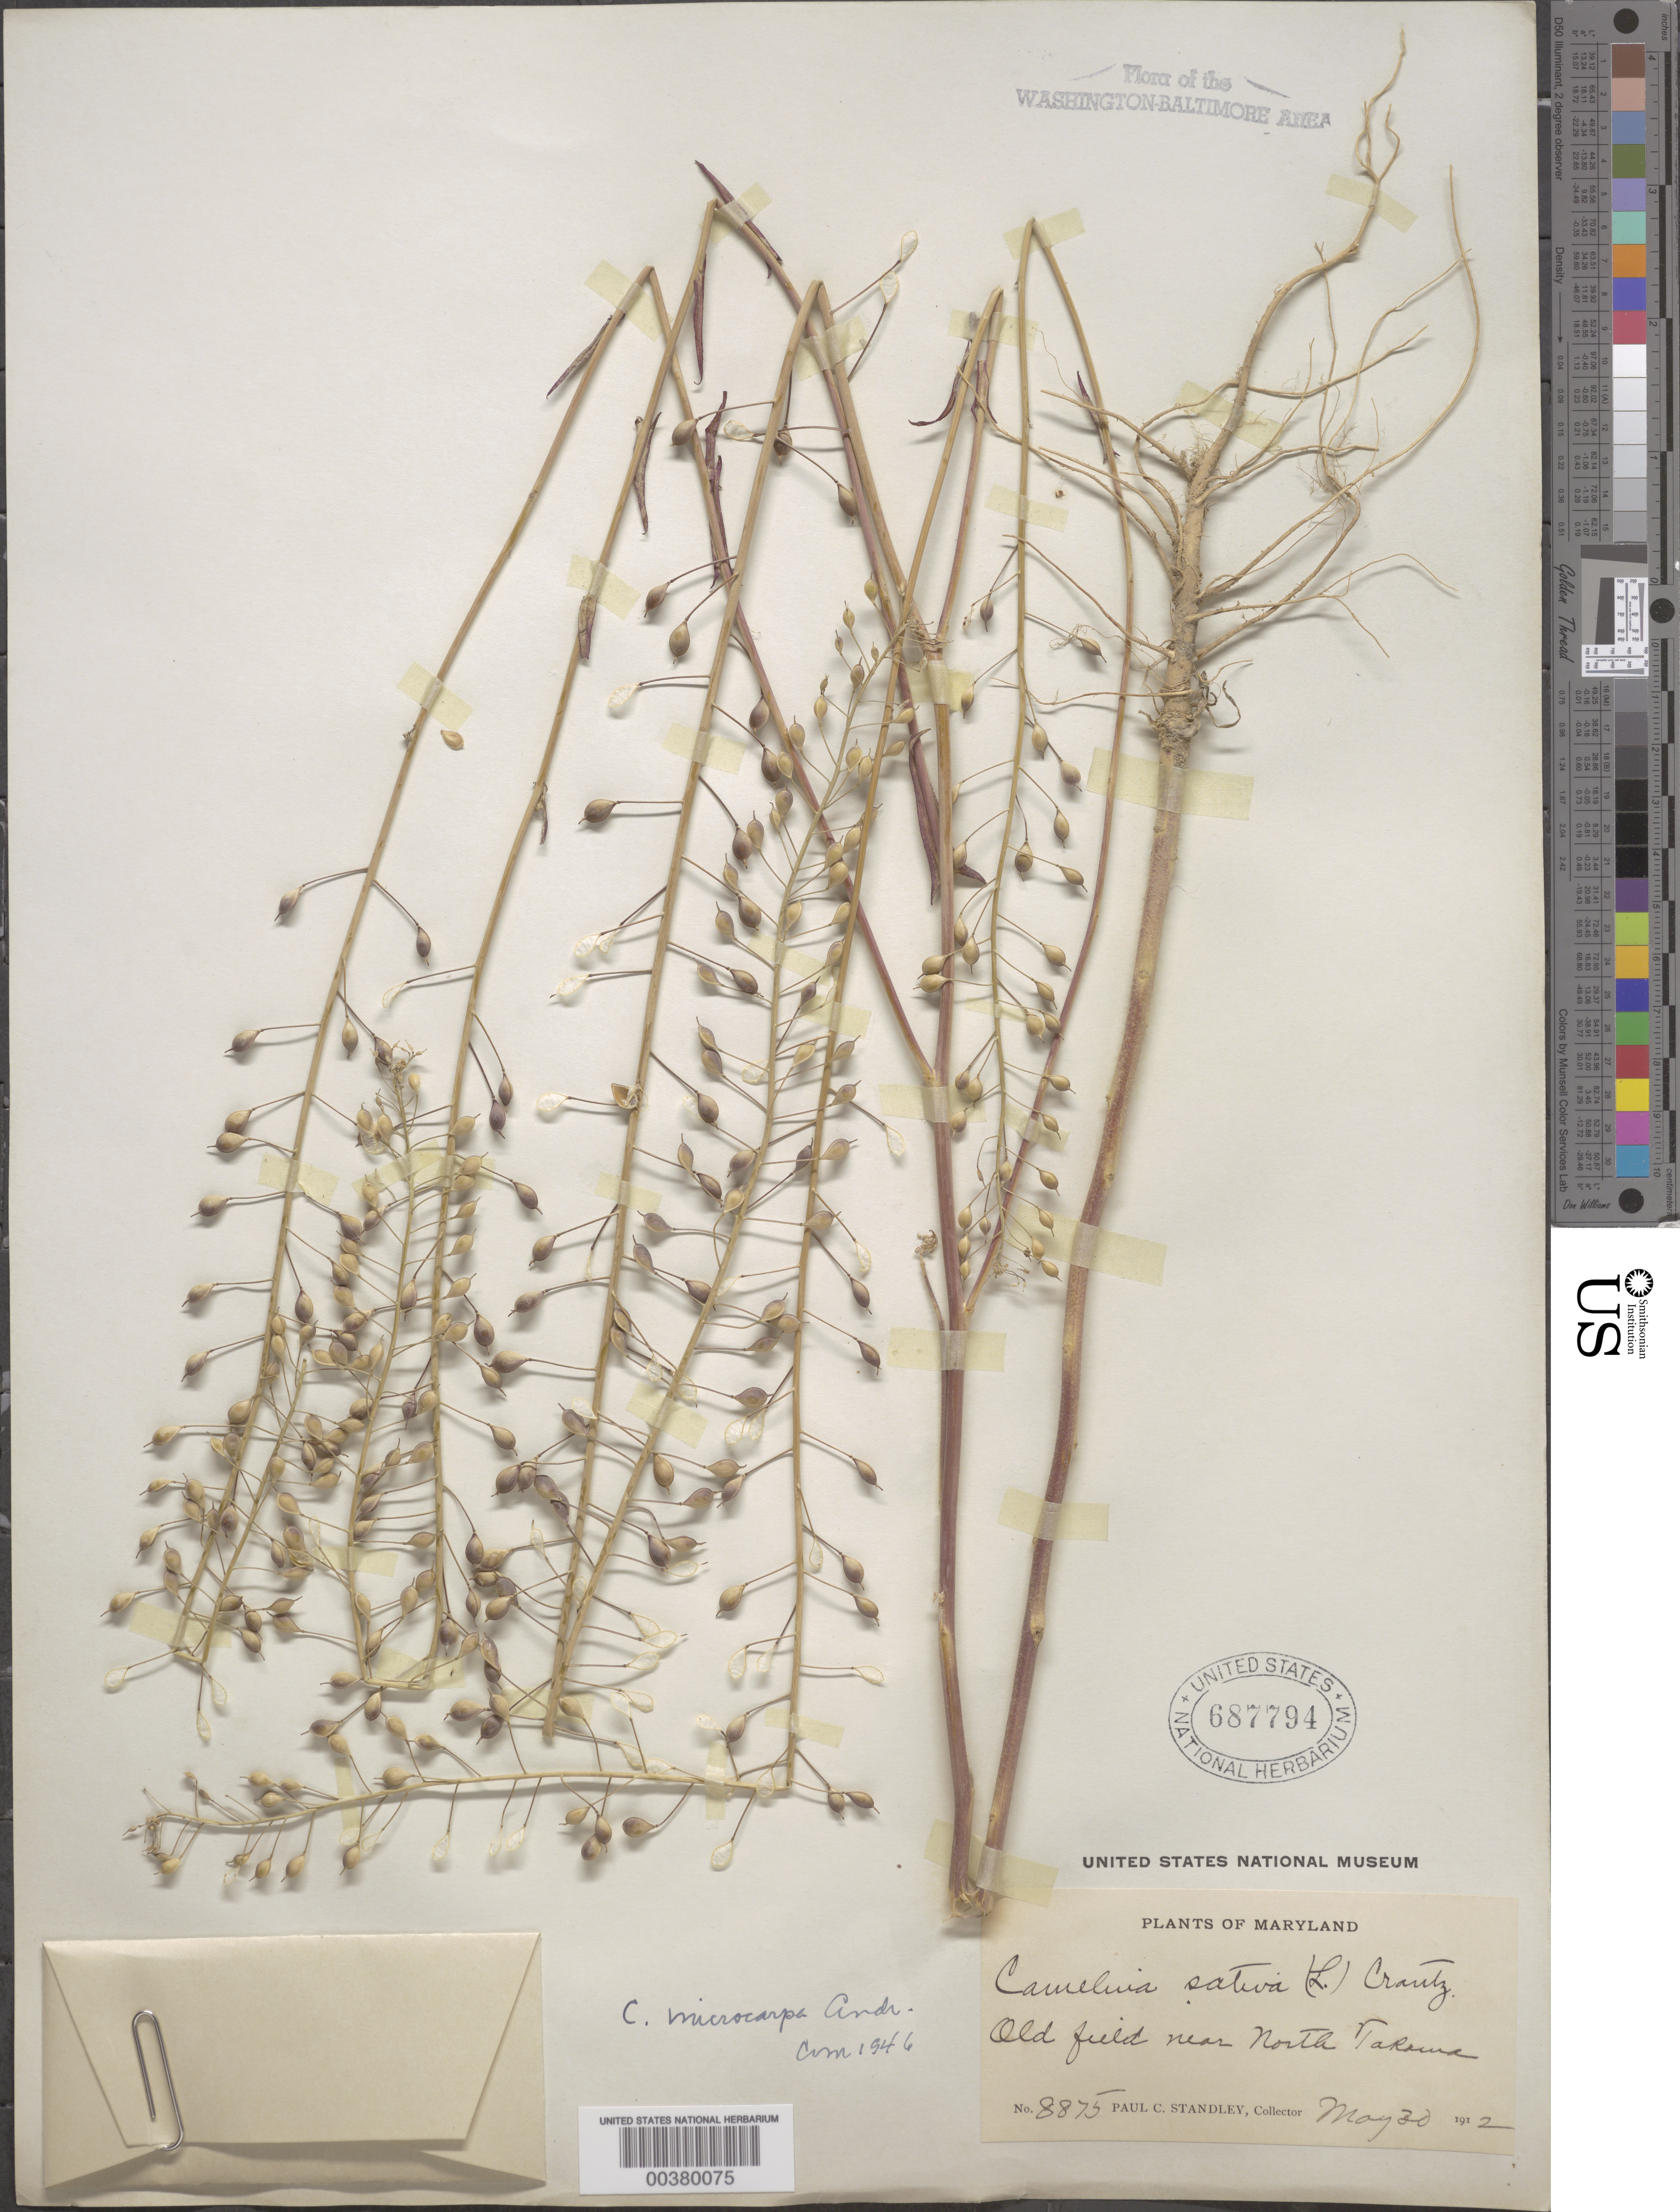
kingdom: Plantae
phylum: Tracheophyta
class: Magnoliopsida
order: Brassicales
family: Brassicaceae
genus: Camelina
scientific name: Camelina microcarpa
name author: DC.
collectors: P. C. Standley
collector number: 8875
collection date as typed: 30 May 1912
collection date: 1912-05-30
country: United States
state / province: Maryland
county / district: Montgomery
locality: North Takoma vicinity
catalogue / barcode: US 687794